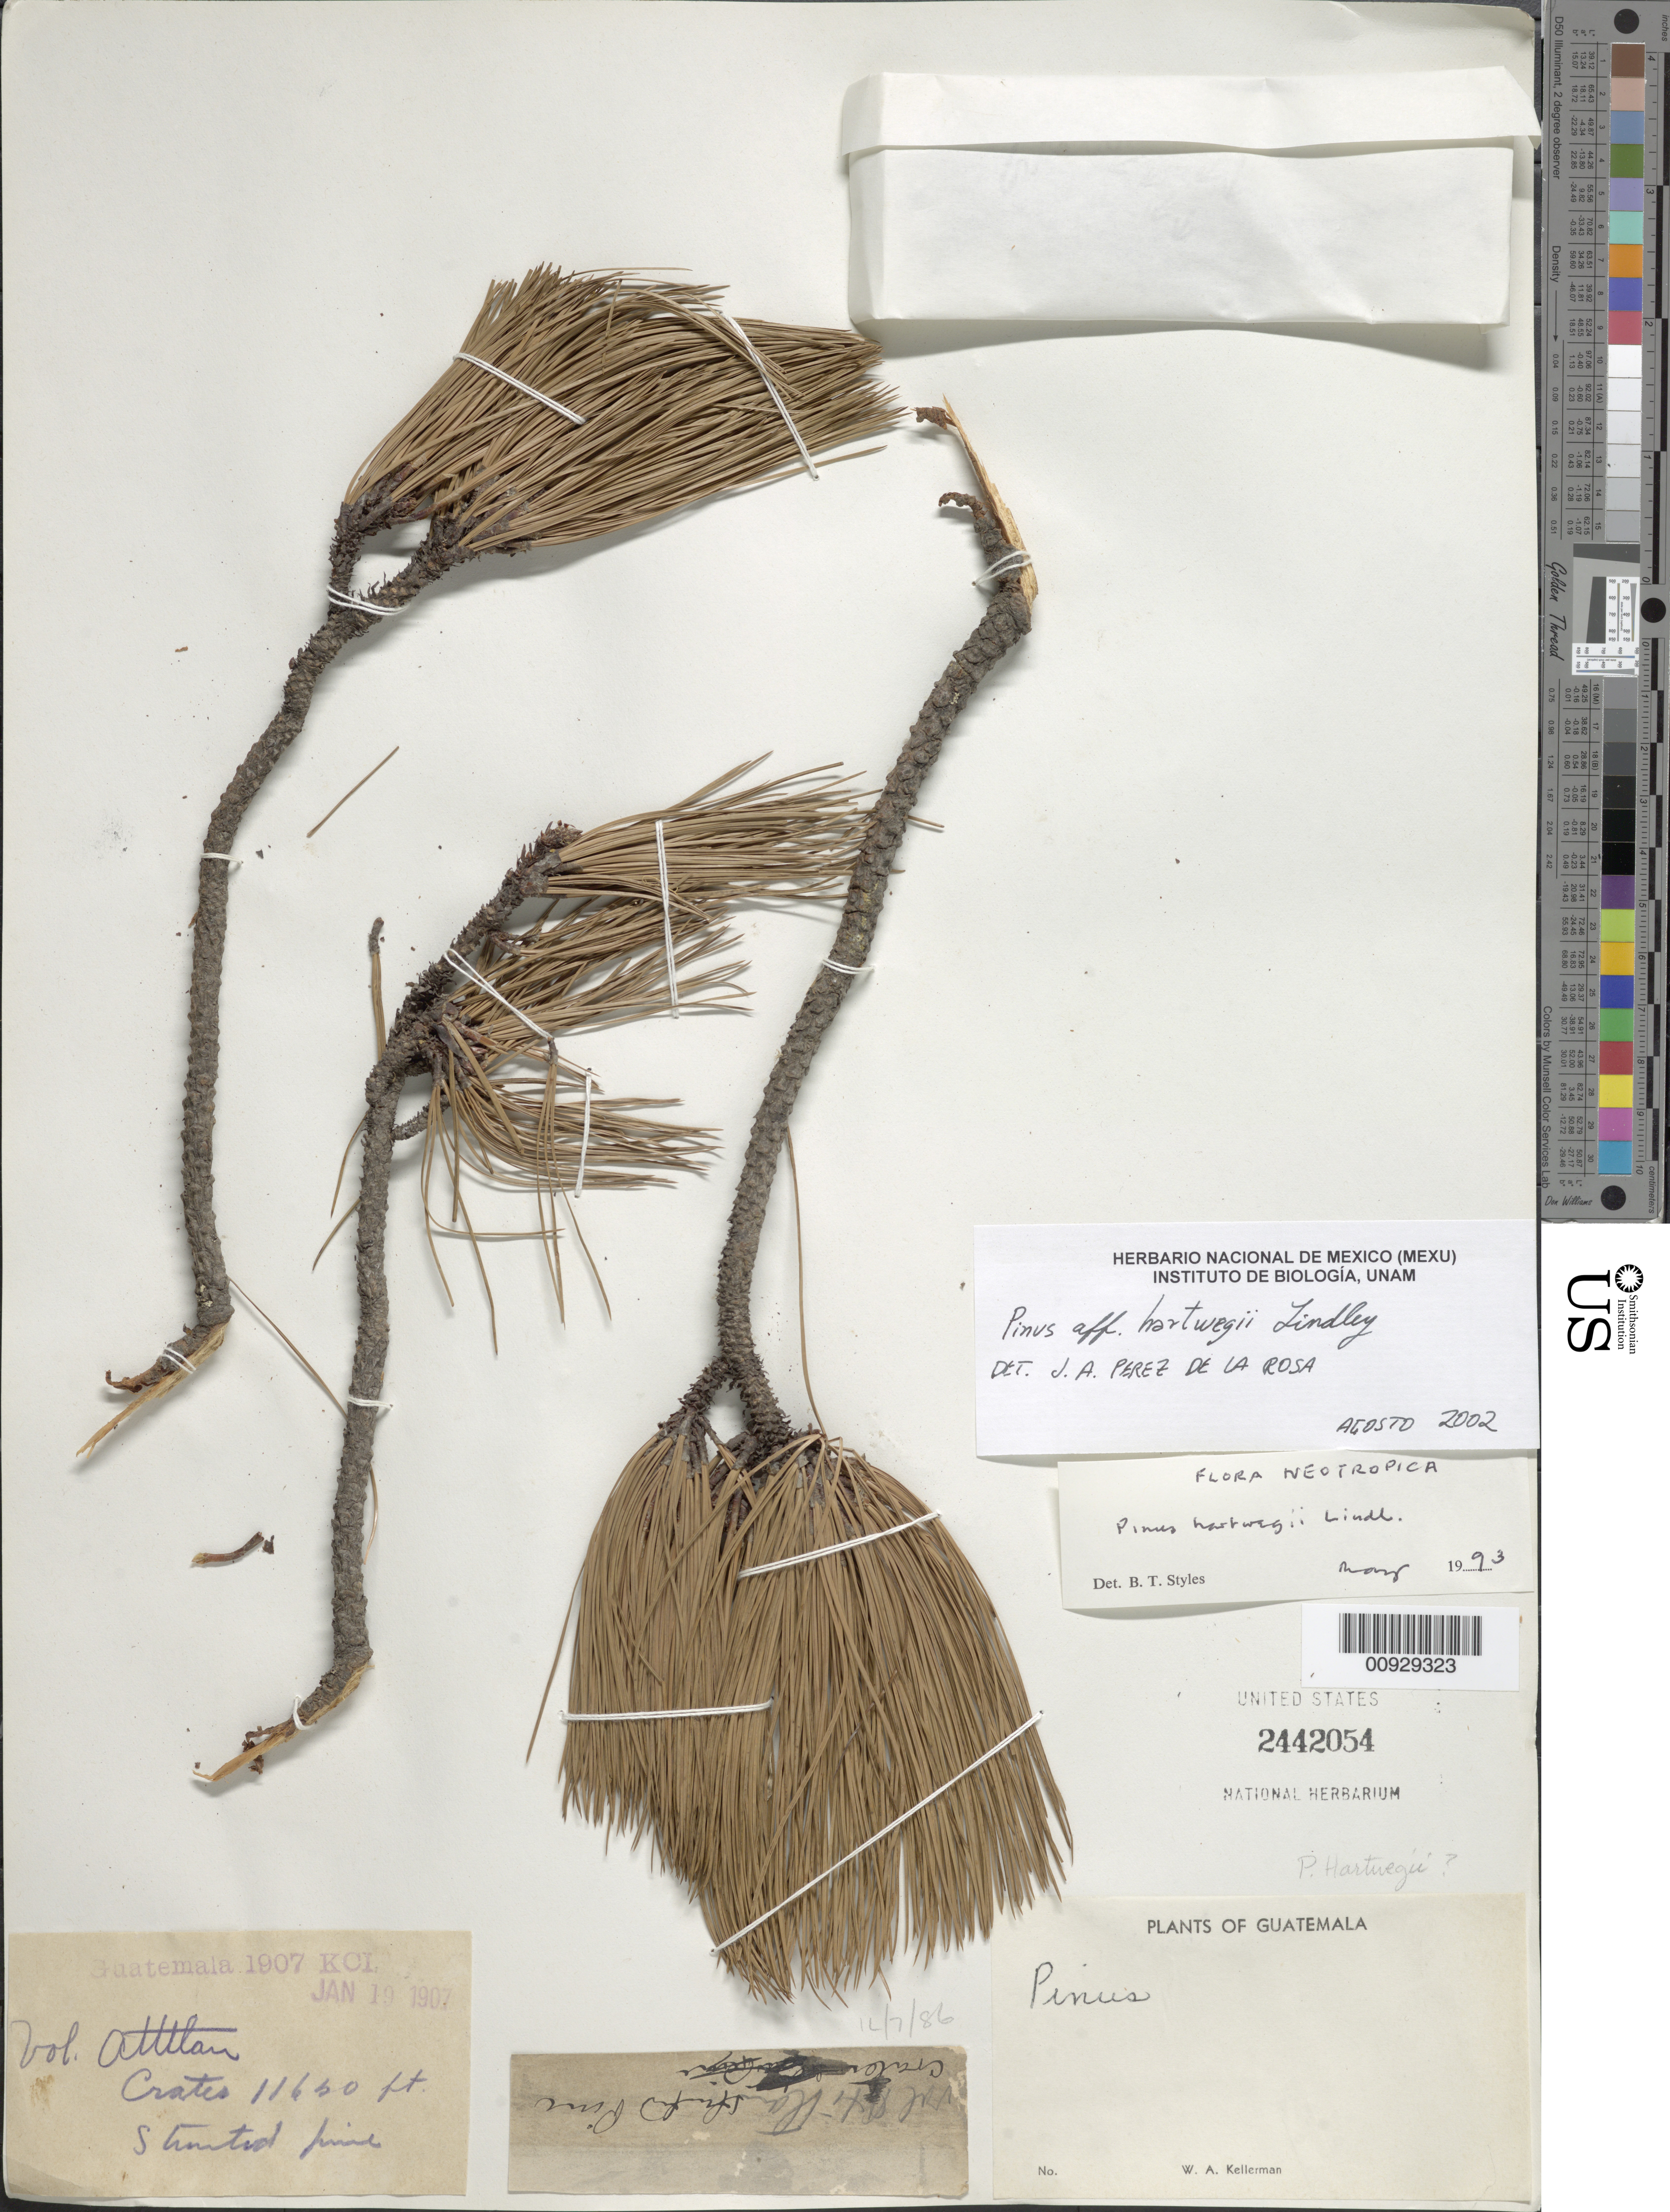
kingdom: Plantae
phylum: Tracheophyta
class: Pinopsida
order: Pinales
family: Pinaceae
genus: Pinus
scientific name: Pinus hartwegii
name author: Lindl.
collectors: W. A. Kellerman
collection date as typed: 19 Jan 1907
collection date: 1907-01-19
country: Guatemala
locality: Volcán Atitlan. Crater.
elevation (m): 3542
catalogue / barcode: US 2442054